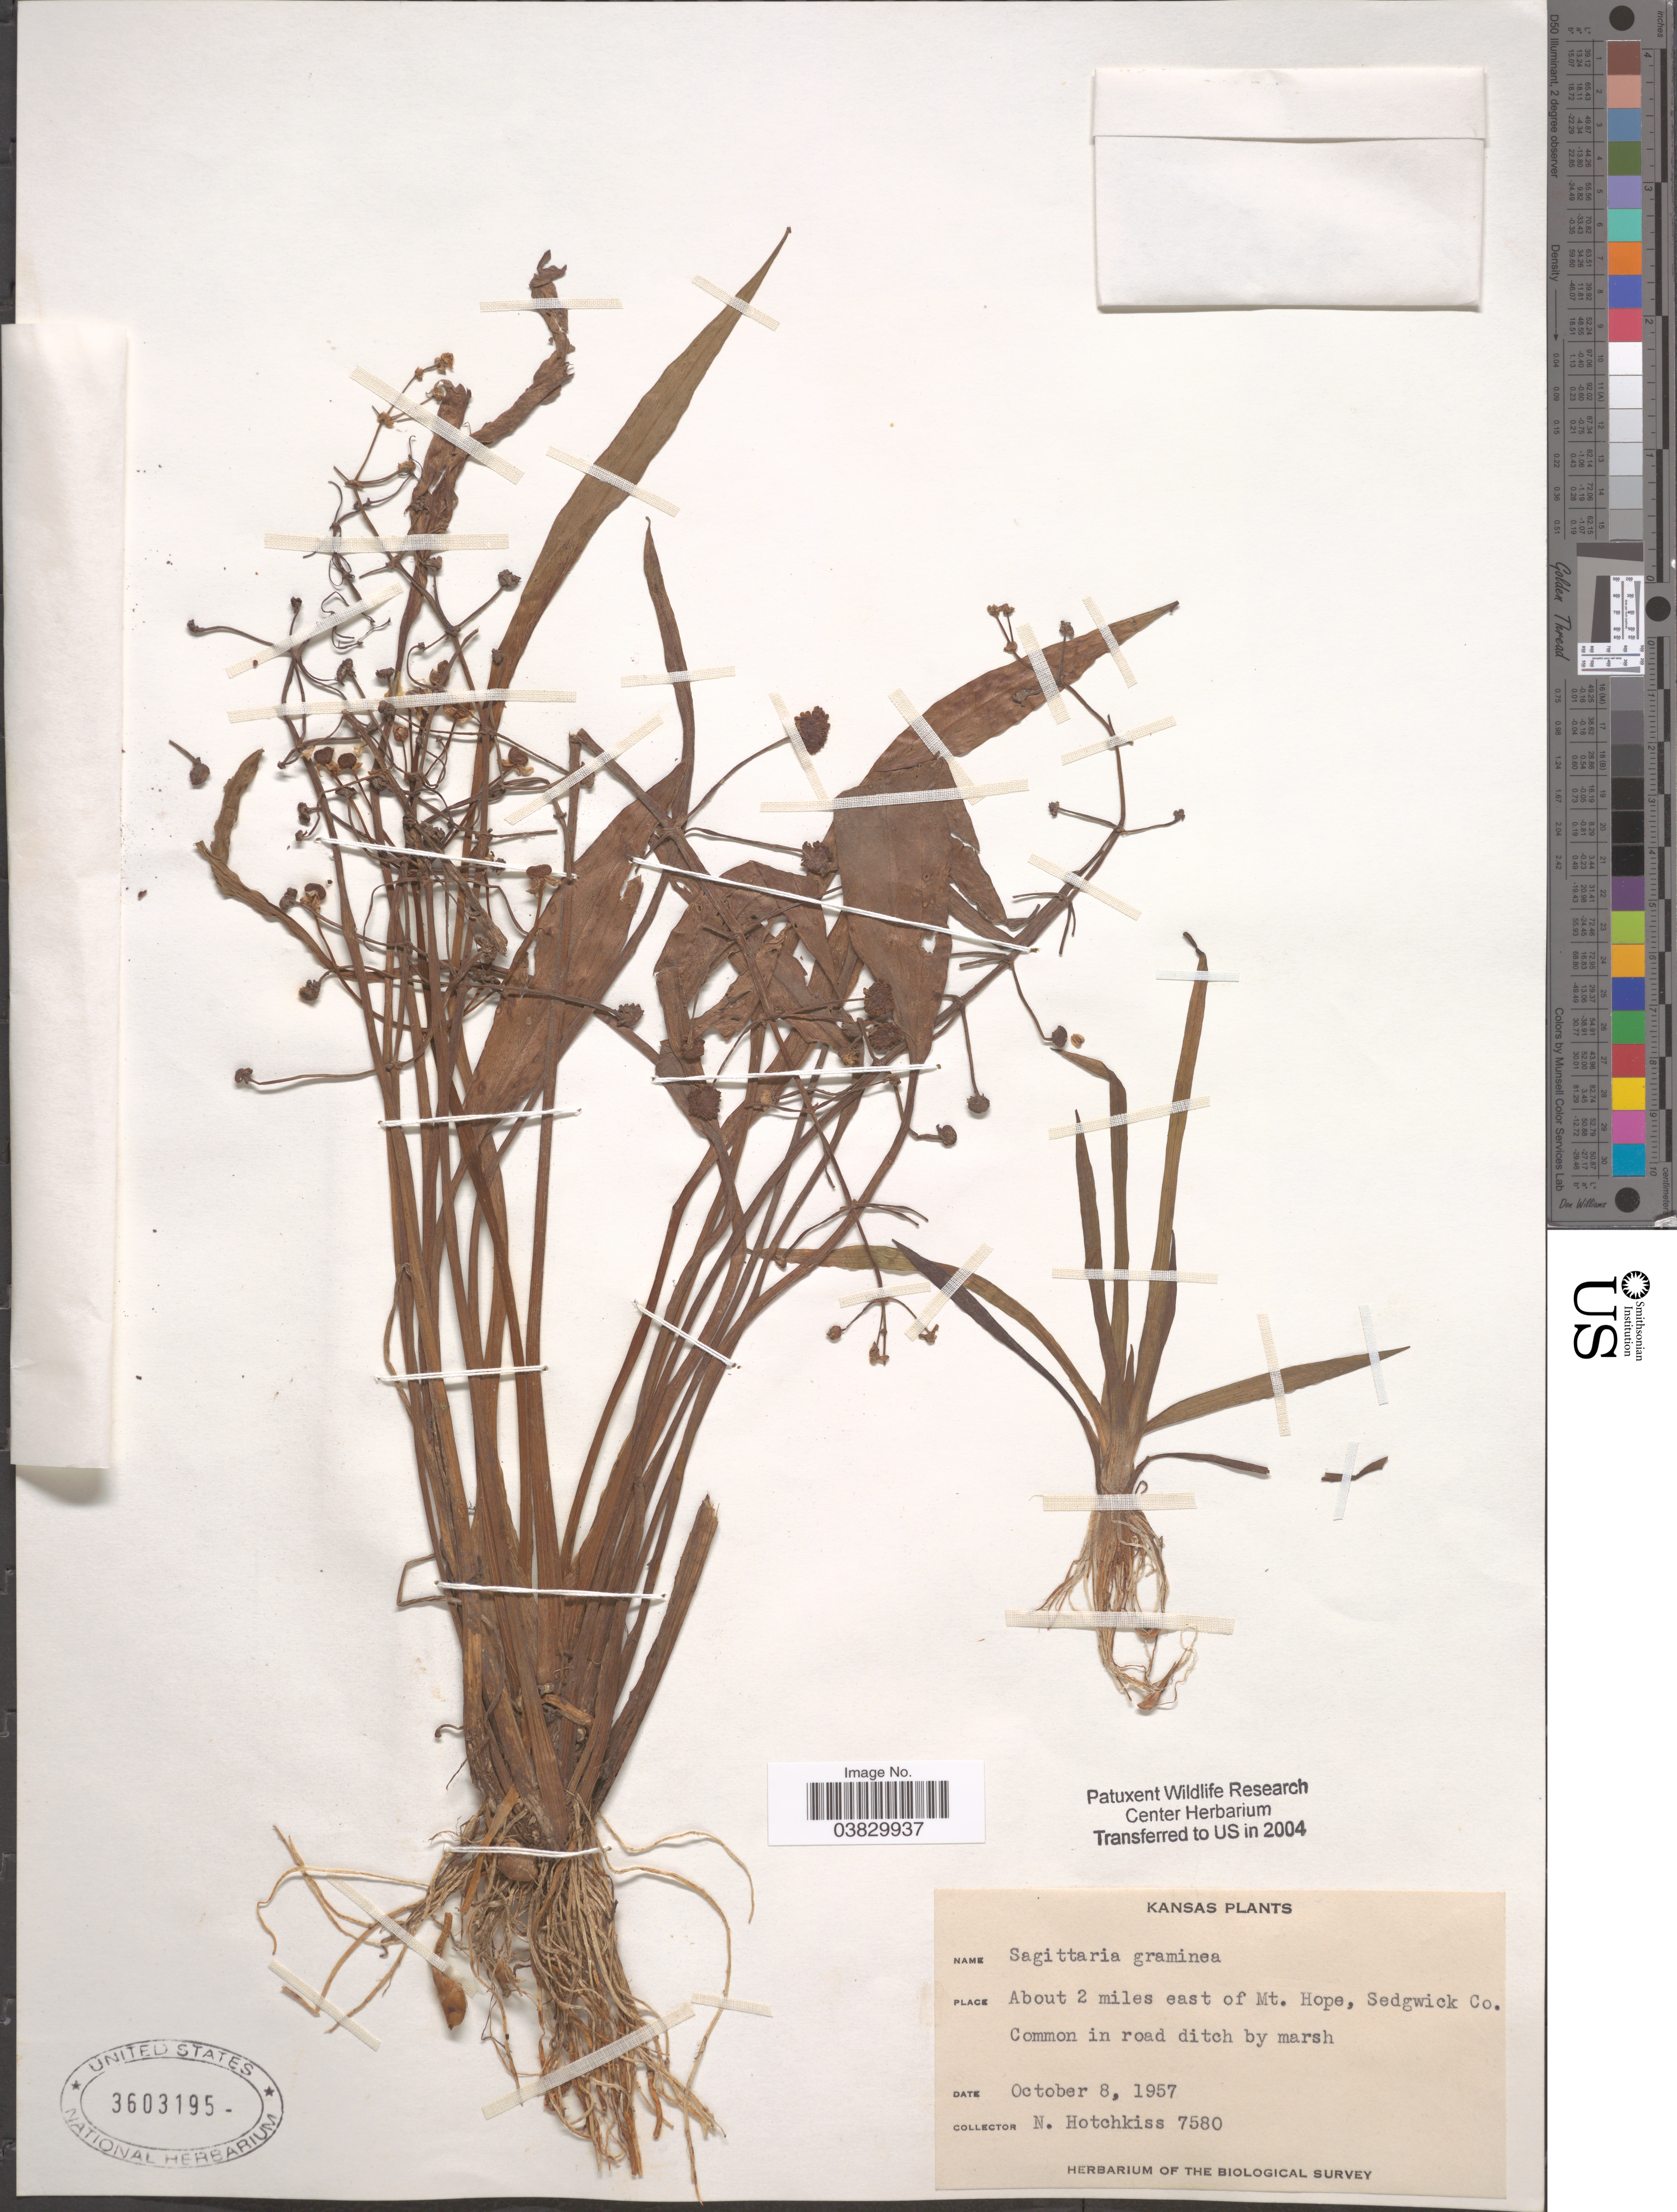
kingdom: Plantae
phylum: Tracheophyta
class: Liliopsida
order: Alismatales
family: Alismataceae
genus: Sagittaria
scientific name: Sagittaria graminea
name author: Michx.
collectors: N. Hotchkiss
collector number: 7580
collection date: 1957-10-08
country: United States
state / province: Kansas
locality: About 2 miles east of Mt. Hope, Sedgwick Co.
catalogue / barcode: US 3603195